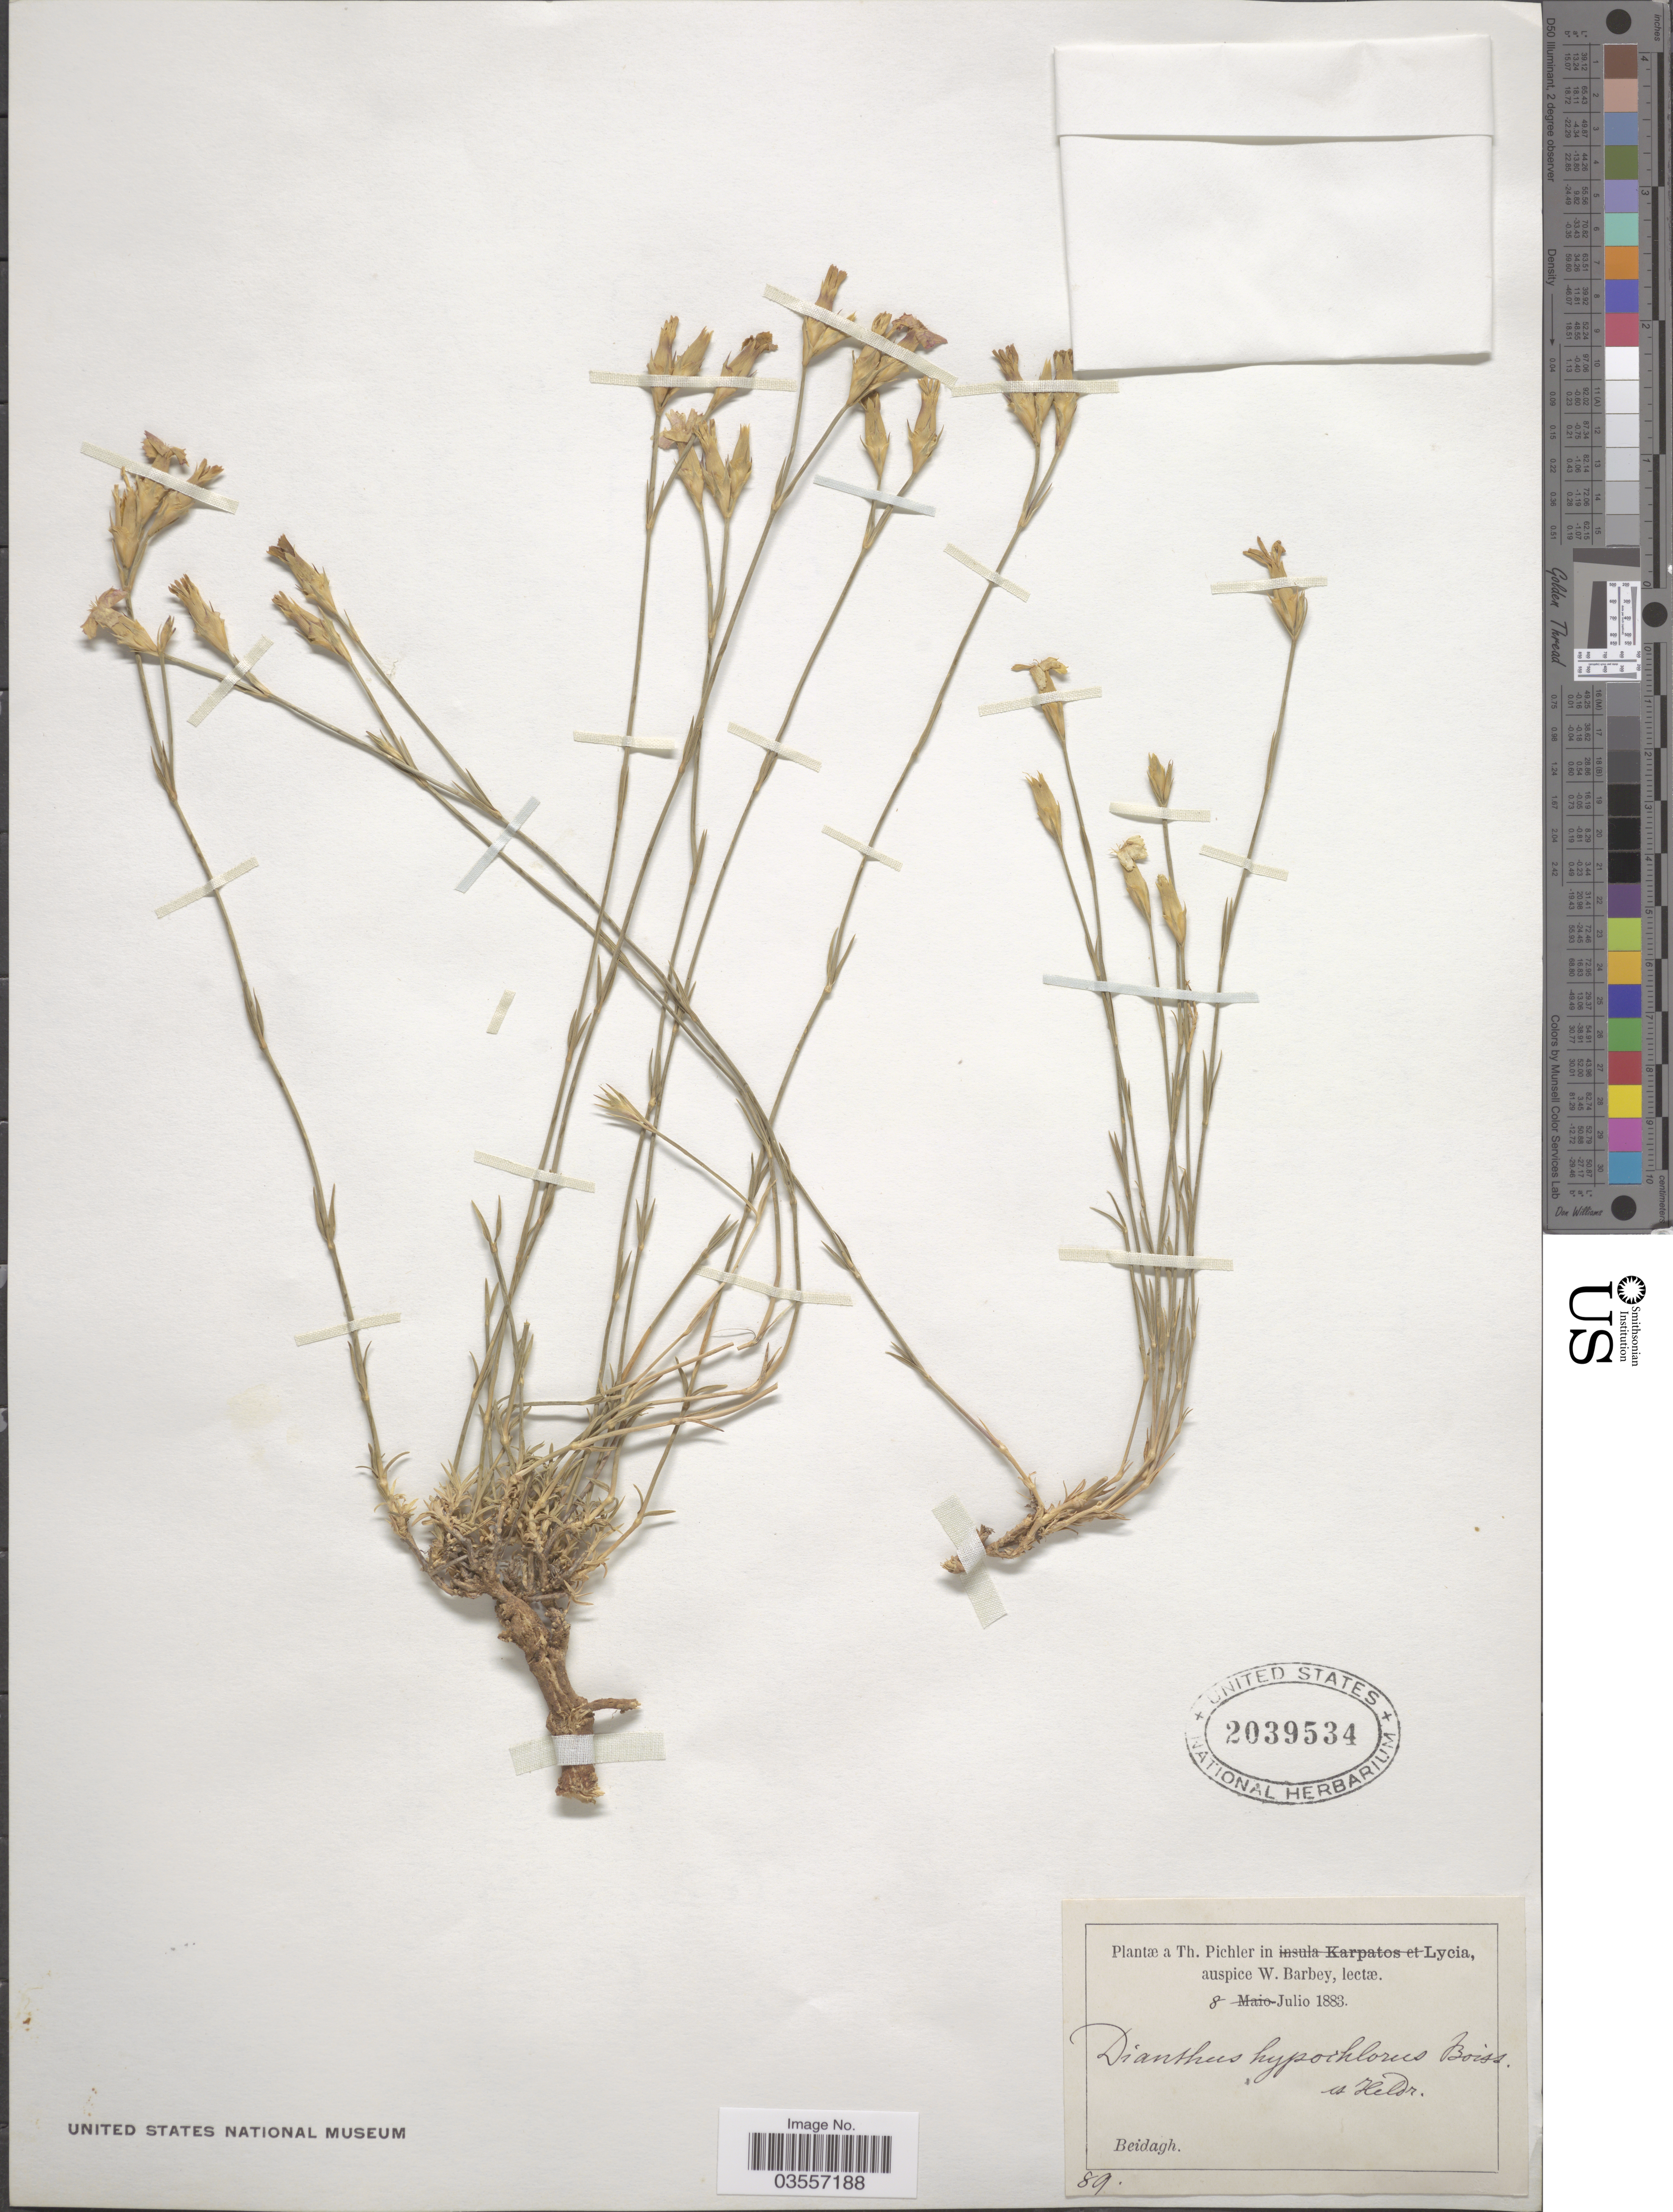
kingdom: Plantae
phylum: Tracheophyta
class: Magnoliopsida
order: Caryophyllales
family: Caryophyllaceae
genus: Dianthus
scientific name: Dianthus hypochlorus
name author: Boiss. & Heldr.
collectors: T. Pichler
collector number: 89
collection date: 1883-07-08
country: Turkey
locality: Lycia. Beidagh.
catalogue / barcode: US 2039534